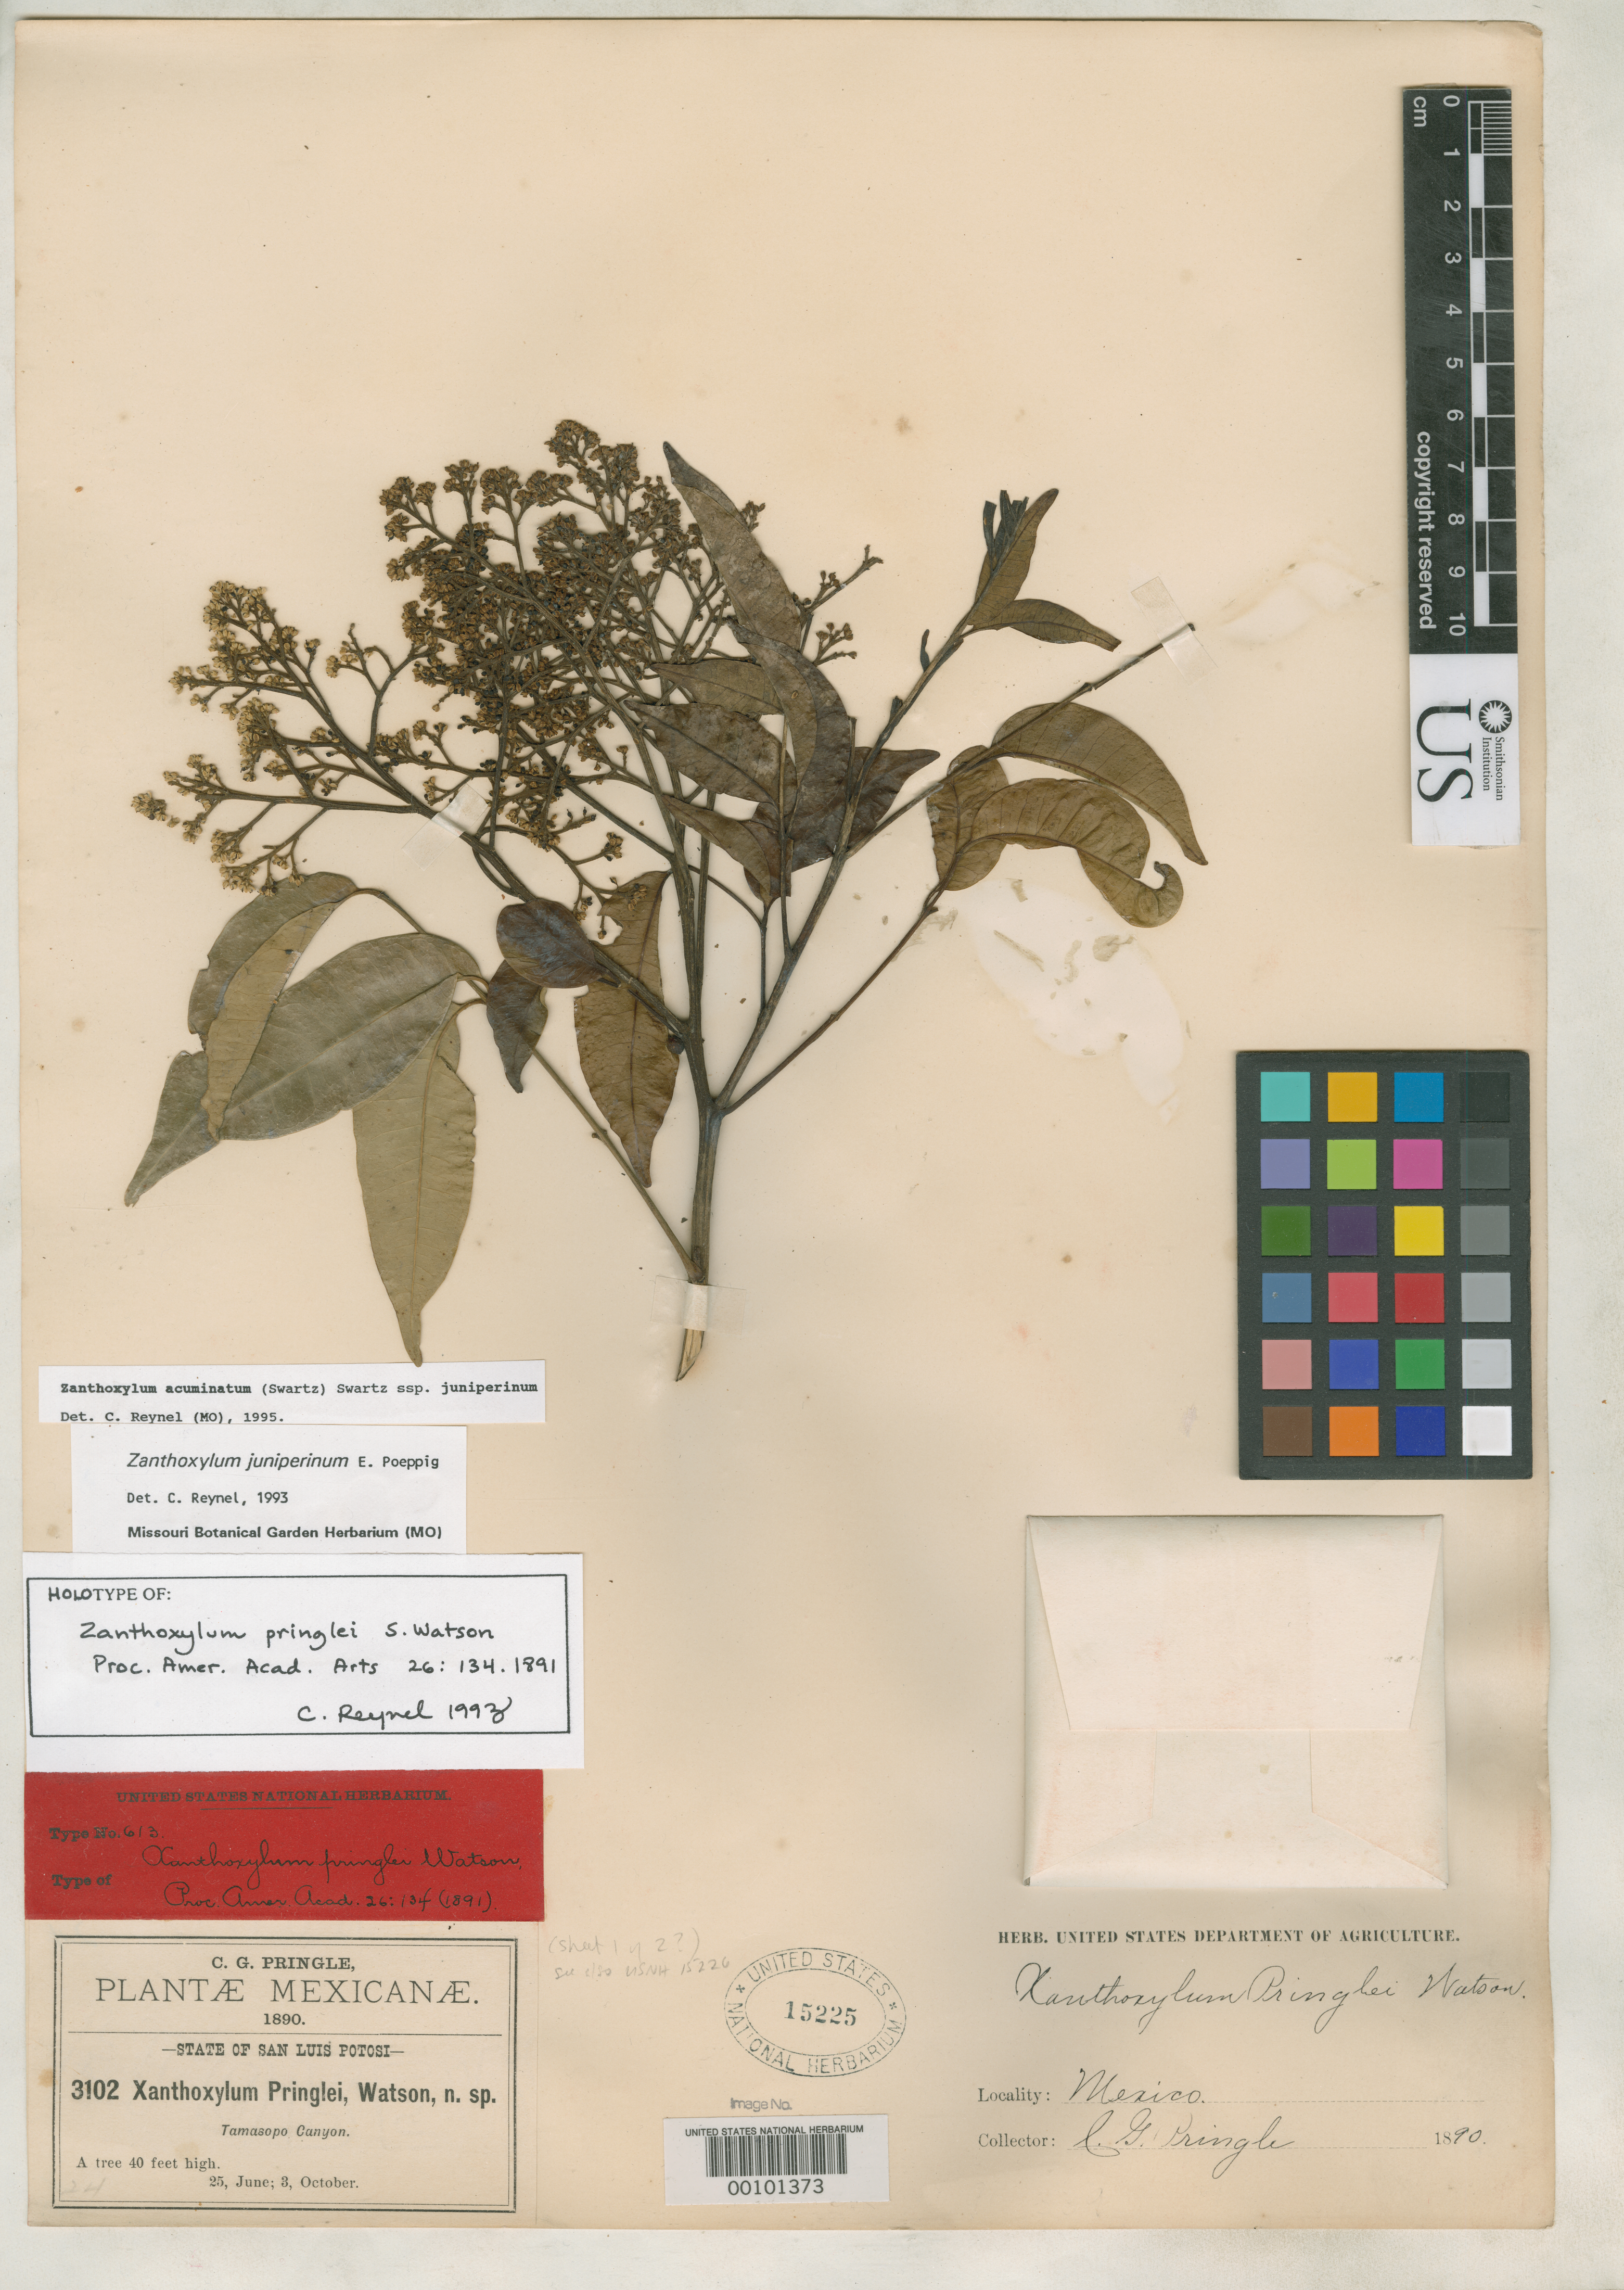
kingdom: Plantae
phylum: Tracheophyta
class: Magnoliopsida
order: Sapindales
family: Rutaceae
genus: Zanthoxylum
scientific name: Zanthoxylum pringlei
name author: S. Watson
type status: Syntype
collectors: C. G. Pringle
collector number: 3102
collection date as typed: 25 Jun 1890 and 03 Oct 1890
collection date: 1890-06-25/1890-10-03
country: Mexico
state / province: San Luis Potosí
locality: Tamasopo Canyon.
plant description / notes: This sheet annotated by C. Reynel (1993) as "holotype" but protologue cites one collection number with 2 collection dates, June (flowering) and October (fruiting).; This sheet [mounted with flowering material only] bears label indicating 2 collection dates (as in protologue); see also USNH 15226 [fruiting], which was apparently split from USNH 15225.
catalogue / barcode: US 15225